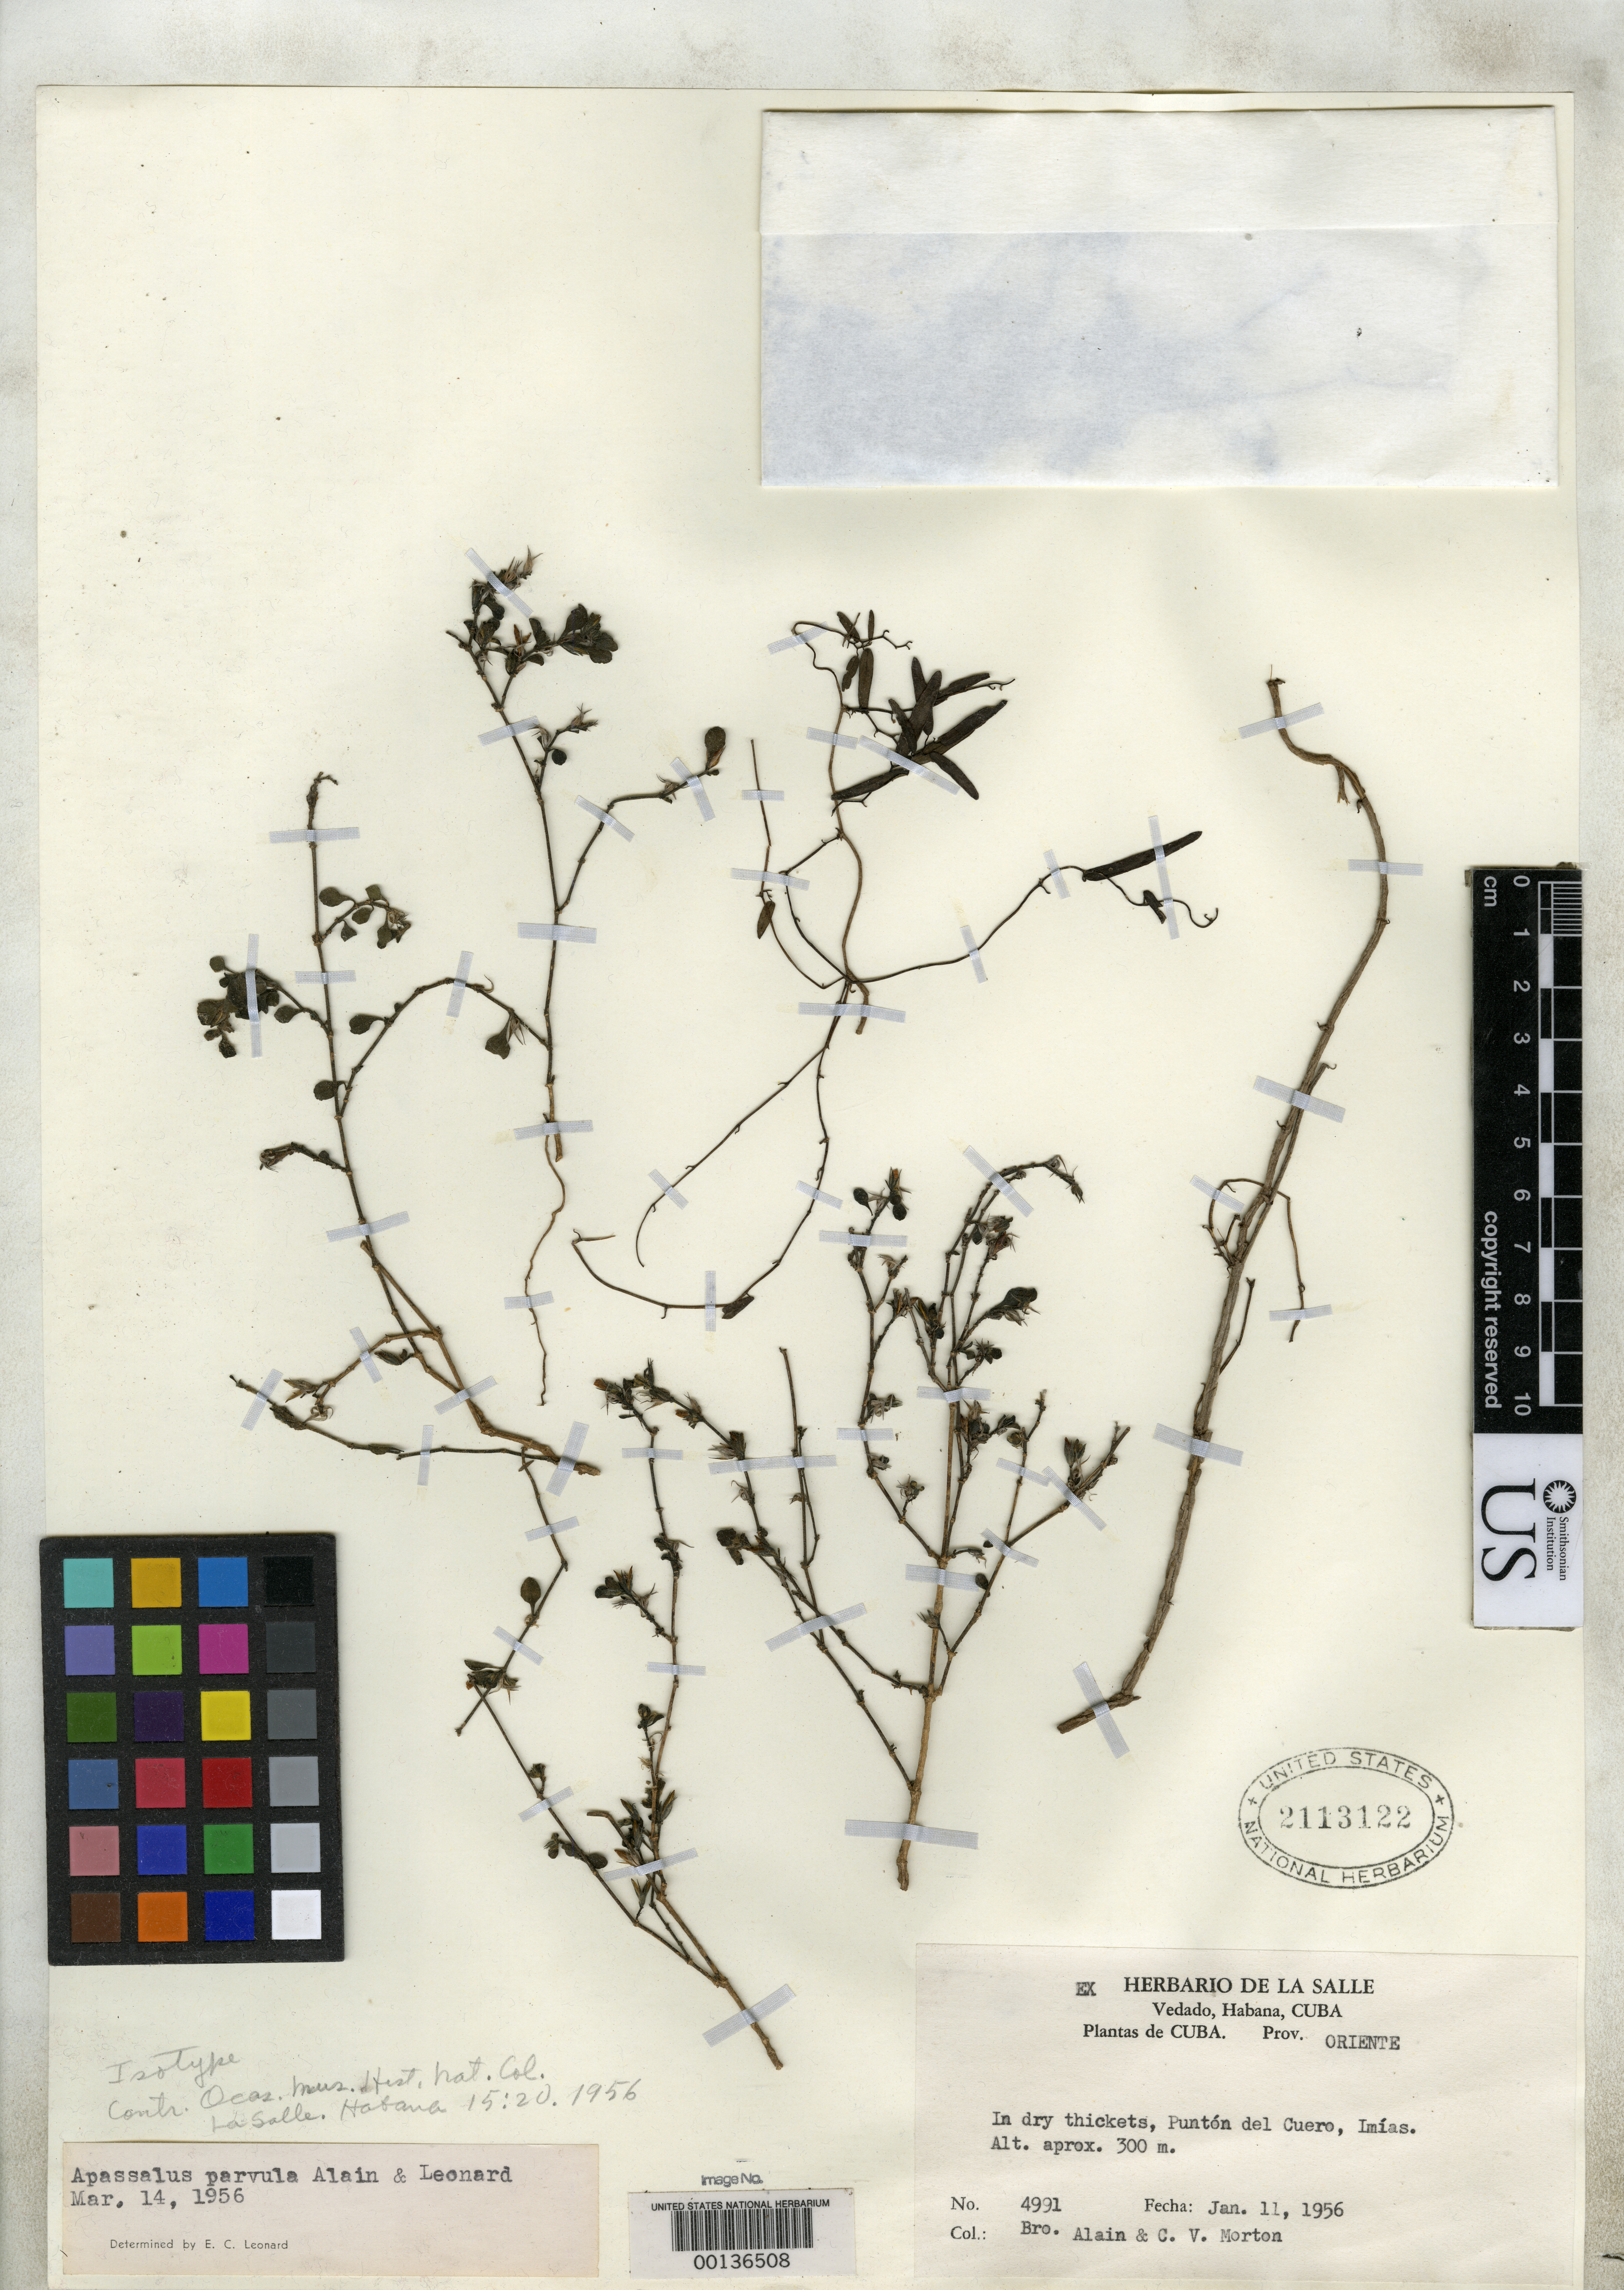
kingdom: Plantae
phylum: Tracheophyta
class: Magnoliopsida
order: Lamiales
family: Acanthaceae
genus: Apassalus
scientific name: Apassalus parvulus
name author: Alain & Leonard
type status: Isotype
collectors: A. H. Liogier & C. V. Morton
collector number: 4991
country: Cuba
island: Greater Antilles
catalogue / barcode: US 2113122